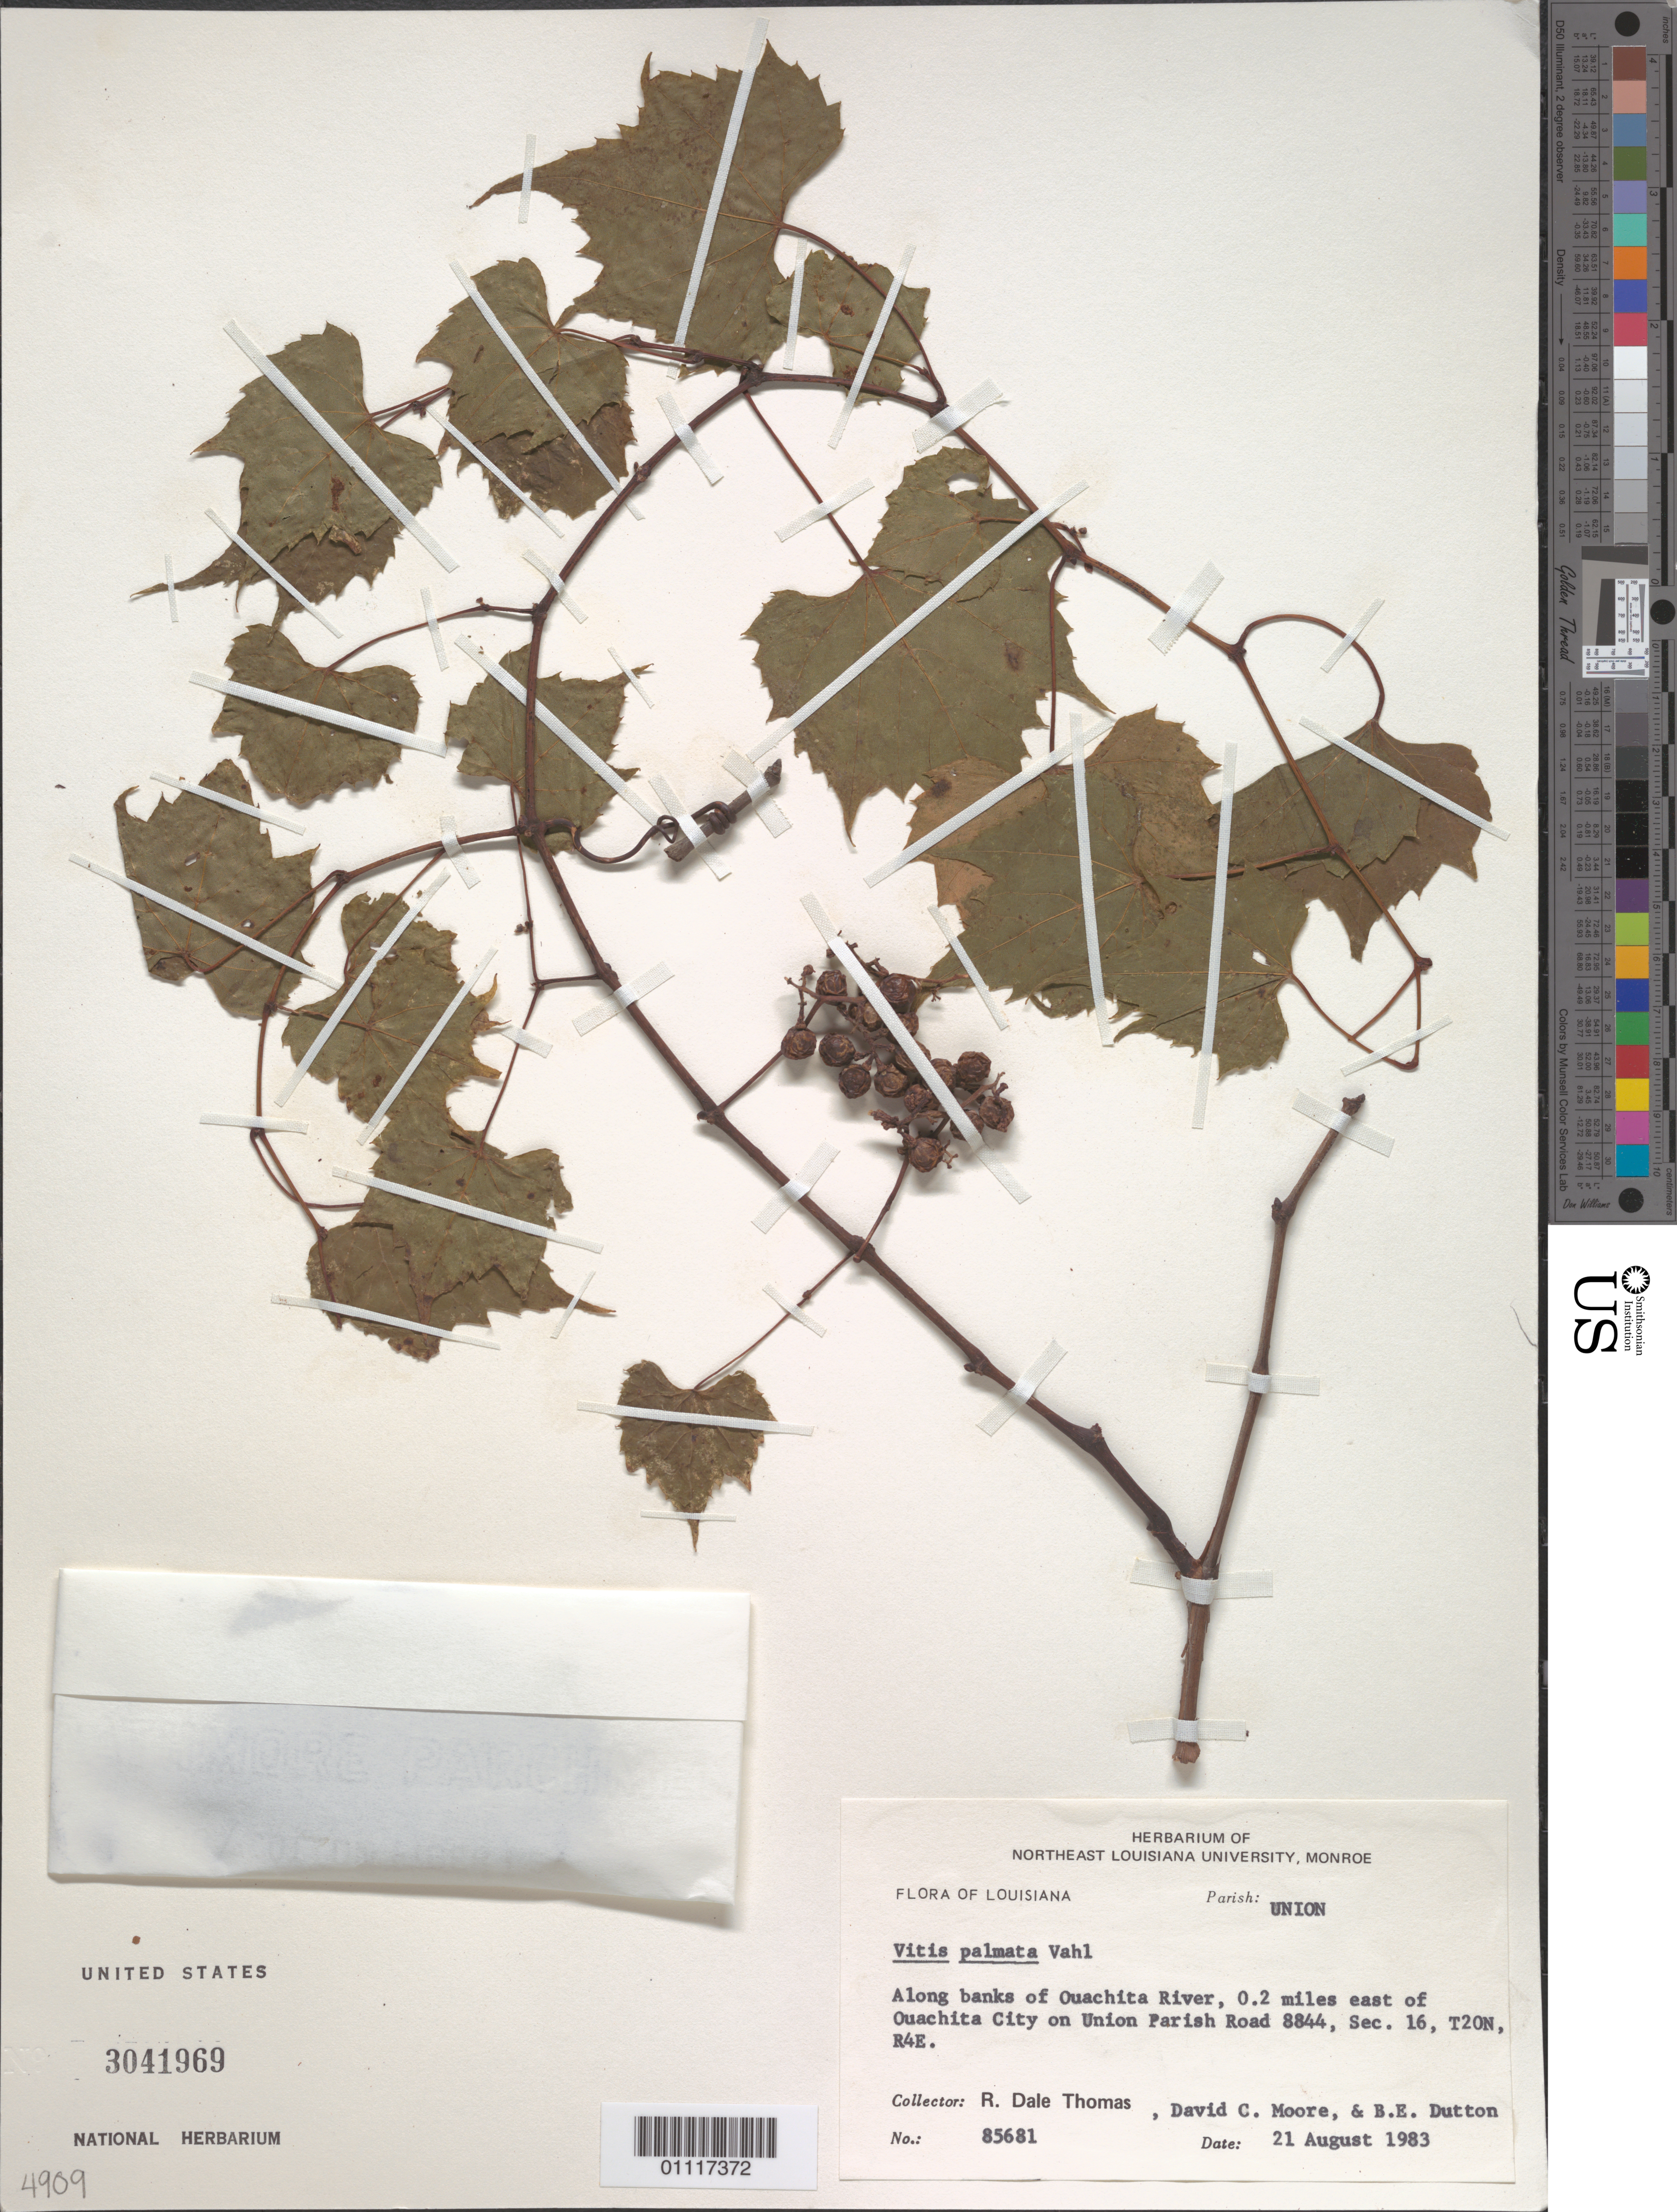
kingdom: Plantae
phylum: Tracheophyta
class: Magnoliopsida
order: Vitales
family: Vitaceae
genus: Vitis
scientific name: Vitis palmata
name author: Vahl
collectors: R. Thomas, D. Moore & B. Dutton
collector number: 85681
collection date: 1983-08-21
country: United States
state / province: Louisiana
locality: Along banks of Quachita River, 0.2 miles east of Quachita City on Union Parish Road 8844, Sec. 16, T20N, R4E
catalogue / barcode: US 3041969